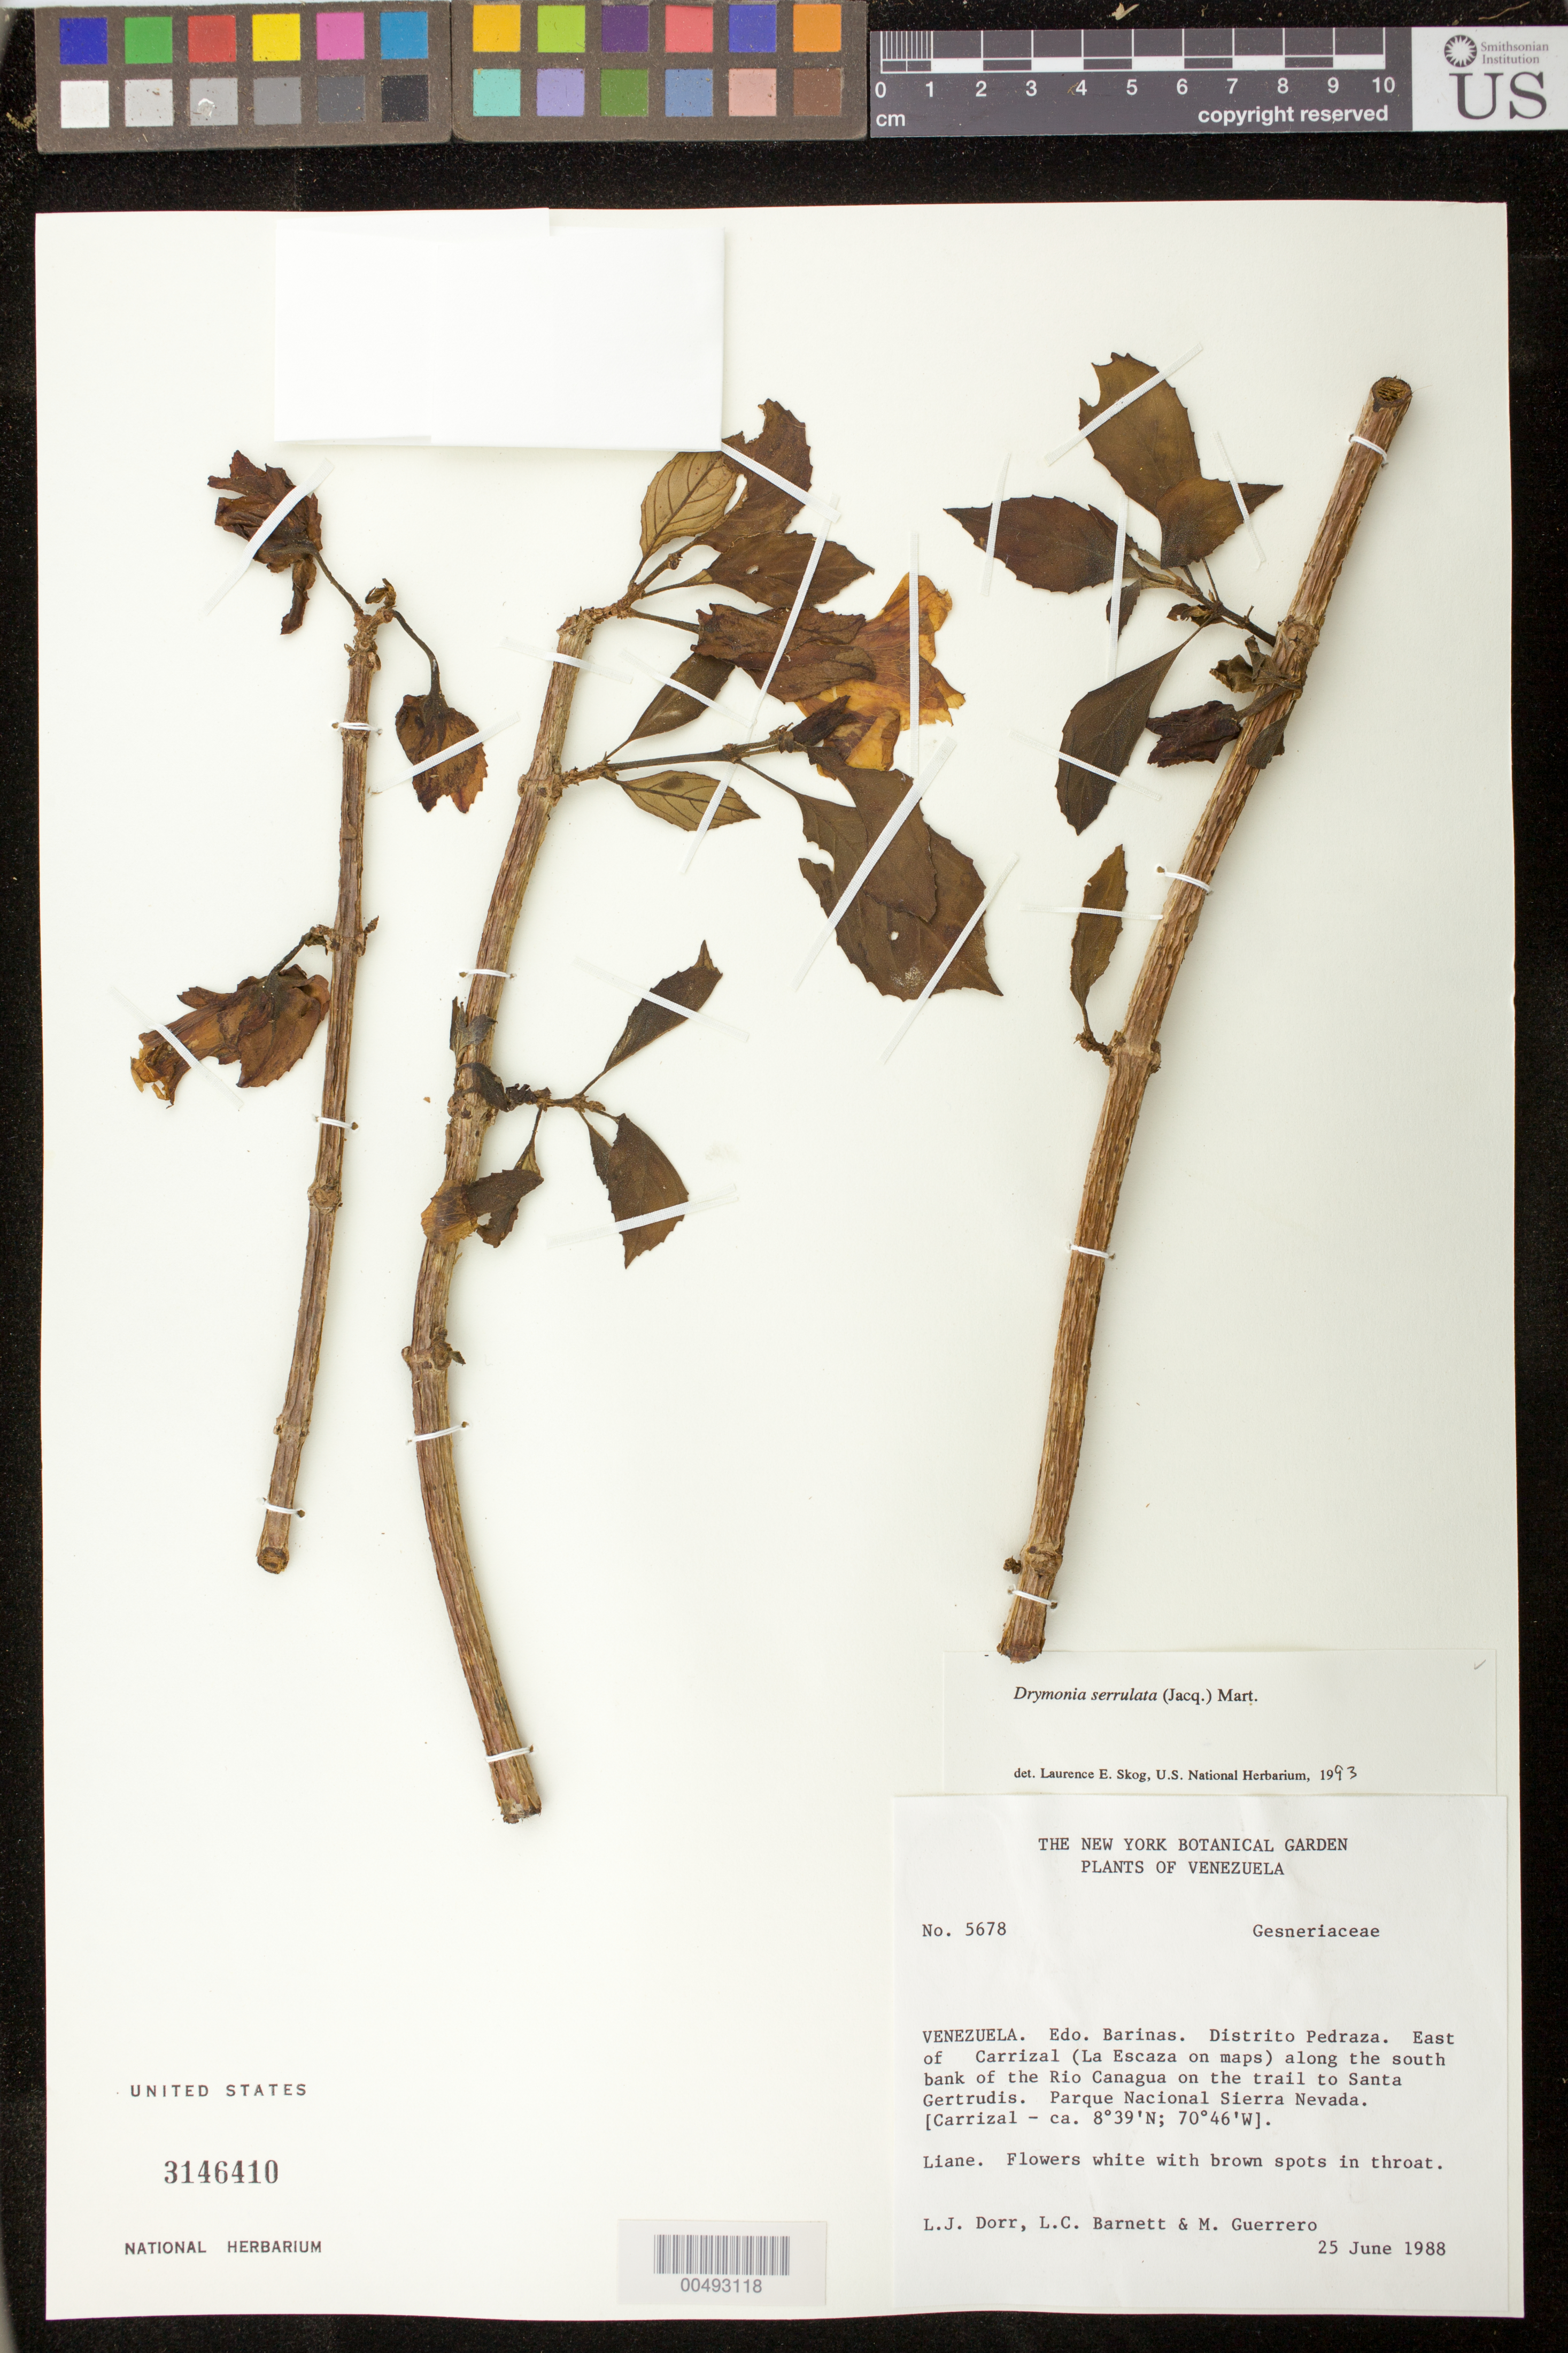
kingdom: Plantae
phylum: Tracheophyta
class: Magnoliopsida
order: Lamiales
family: Gesneriaceae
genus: Drymonia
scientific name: Drymonia serrulata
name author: (Jacq.) Mart.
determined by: Clark, J. L., (SEL), The Marie Selby Botanical Garden (UNITED STATES)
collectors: L. J. Dorr, L. C. Barnett & M. Guerrero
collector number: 5678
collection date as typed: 25 Jun 1988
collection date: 1988-06-25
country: Venezuela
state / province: Barinas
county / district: Pedraza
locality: E of Carrizal along S bank of Rio Canagua on the trail to Santa Gertridis, Parque Nacional Sierra Nevada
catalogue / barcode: US 31461410